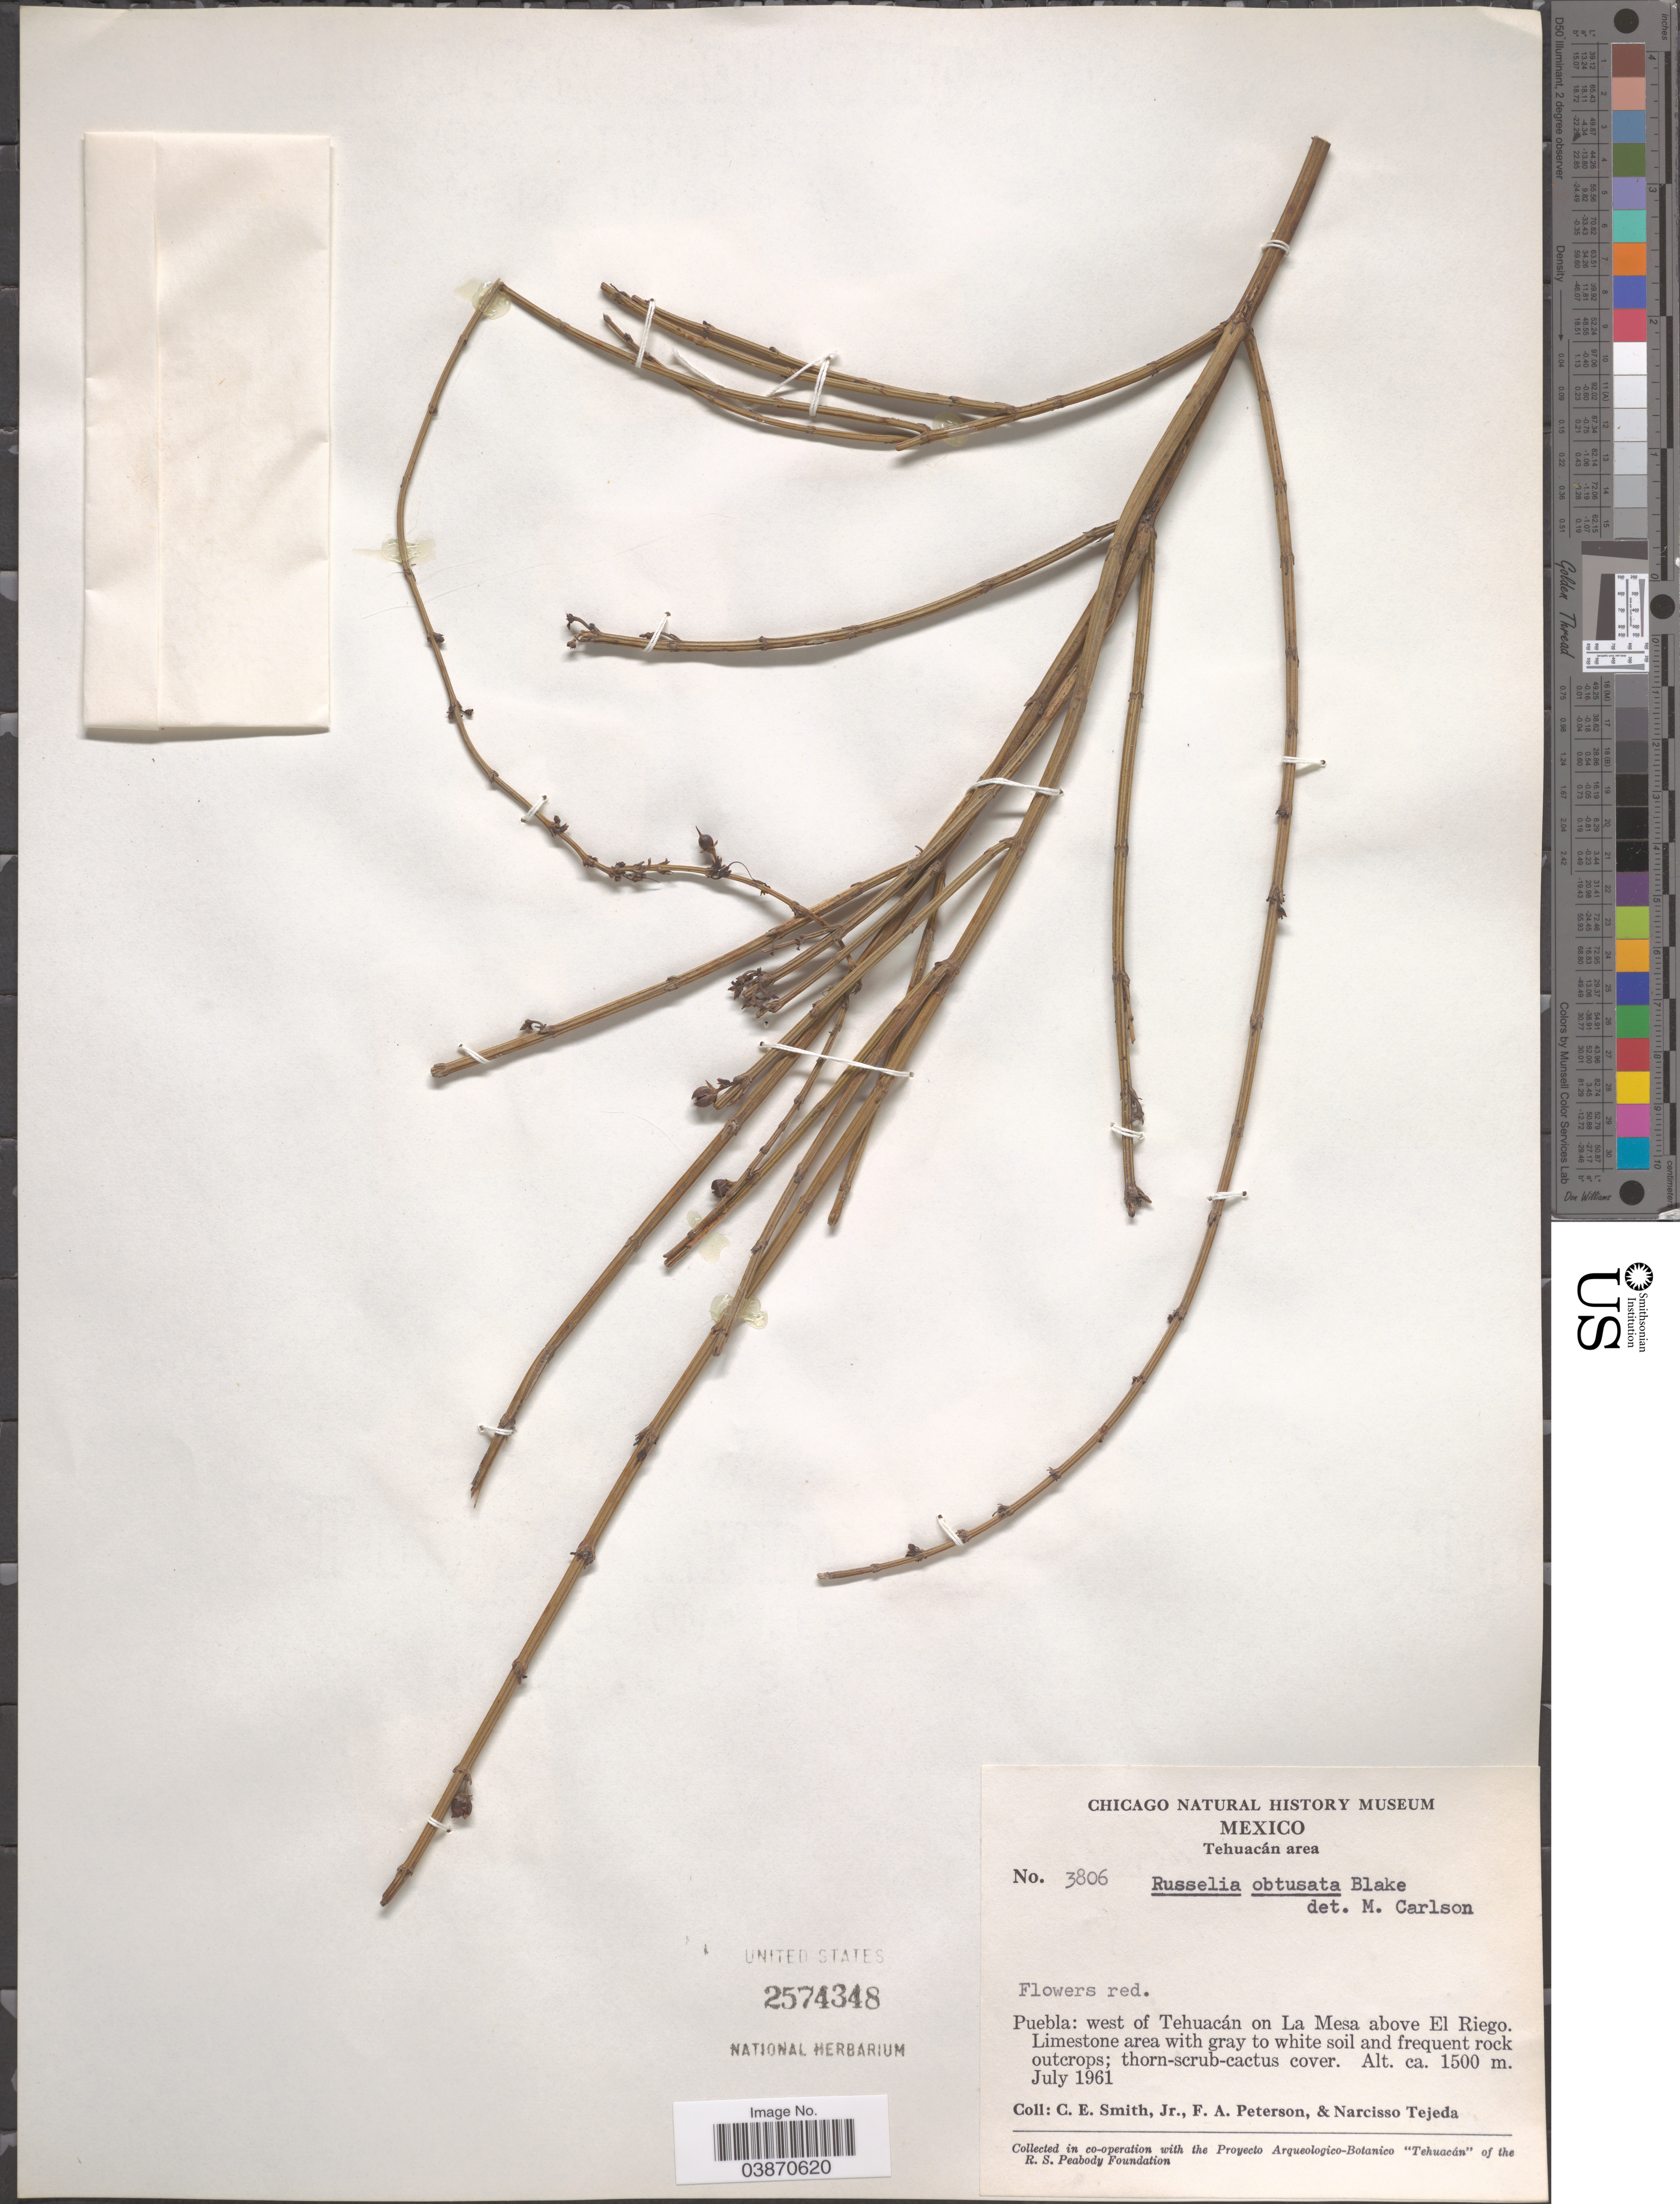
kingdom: Plantae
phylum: Tracheophyta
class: Magnoliopsida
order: Lamiales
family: Plantaginaceae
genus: Russelia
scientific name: Russelia obtusata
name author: S.F. Blake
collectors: C. E. Smith Jr., F. A. Peterson & N. Tejeda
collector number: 3806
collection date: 1961-07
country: Mexico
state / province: Puebla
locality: Tehuacán area. West of Tehuacán on La Mesa above El Riego. Limestone area with gray to white soil and frequent rock outcrops.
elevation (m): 1500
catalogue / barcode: US 2574348